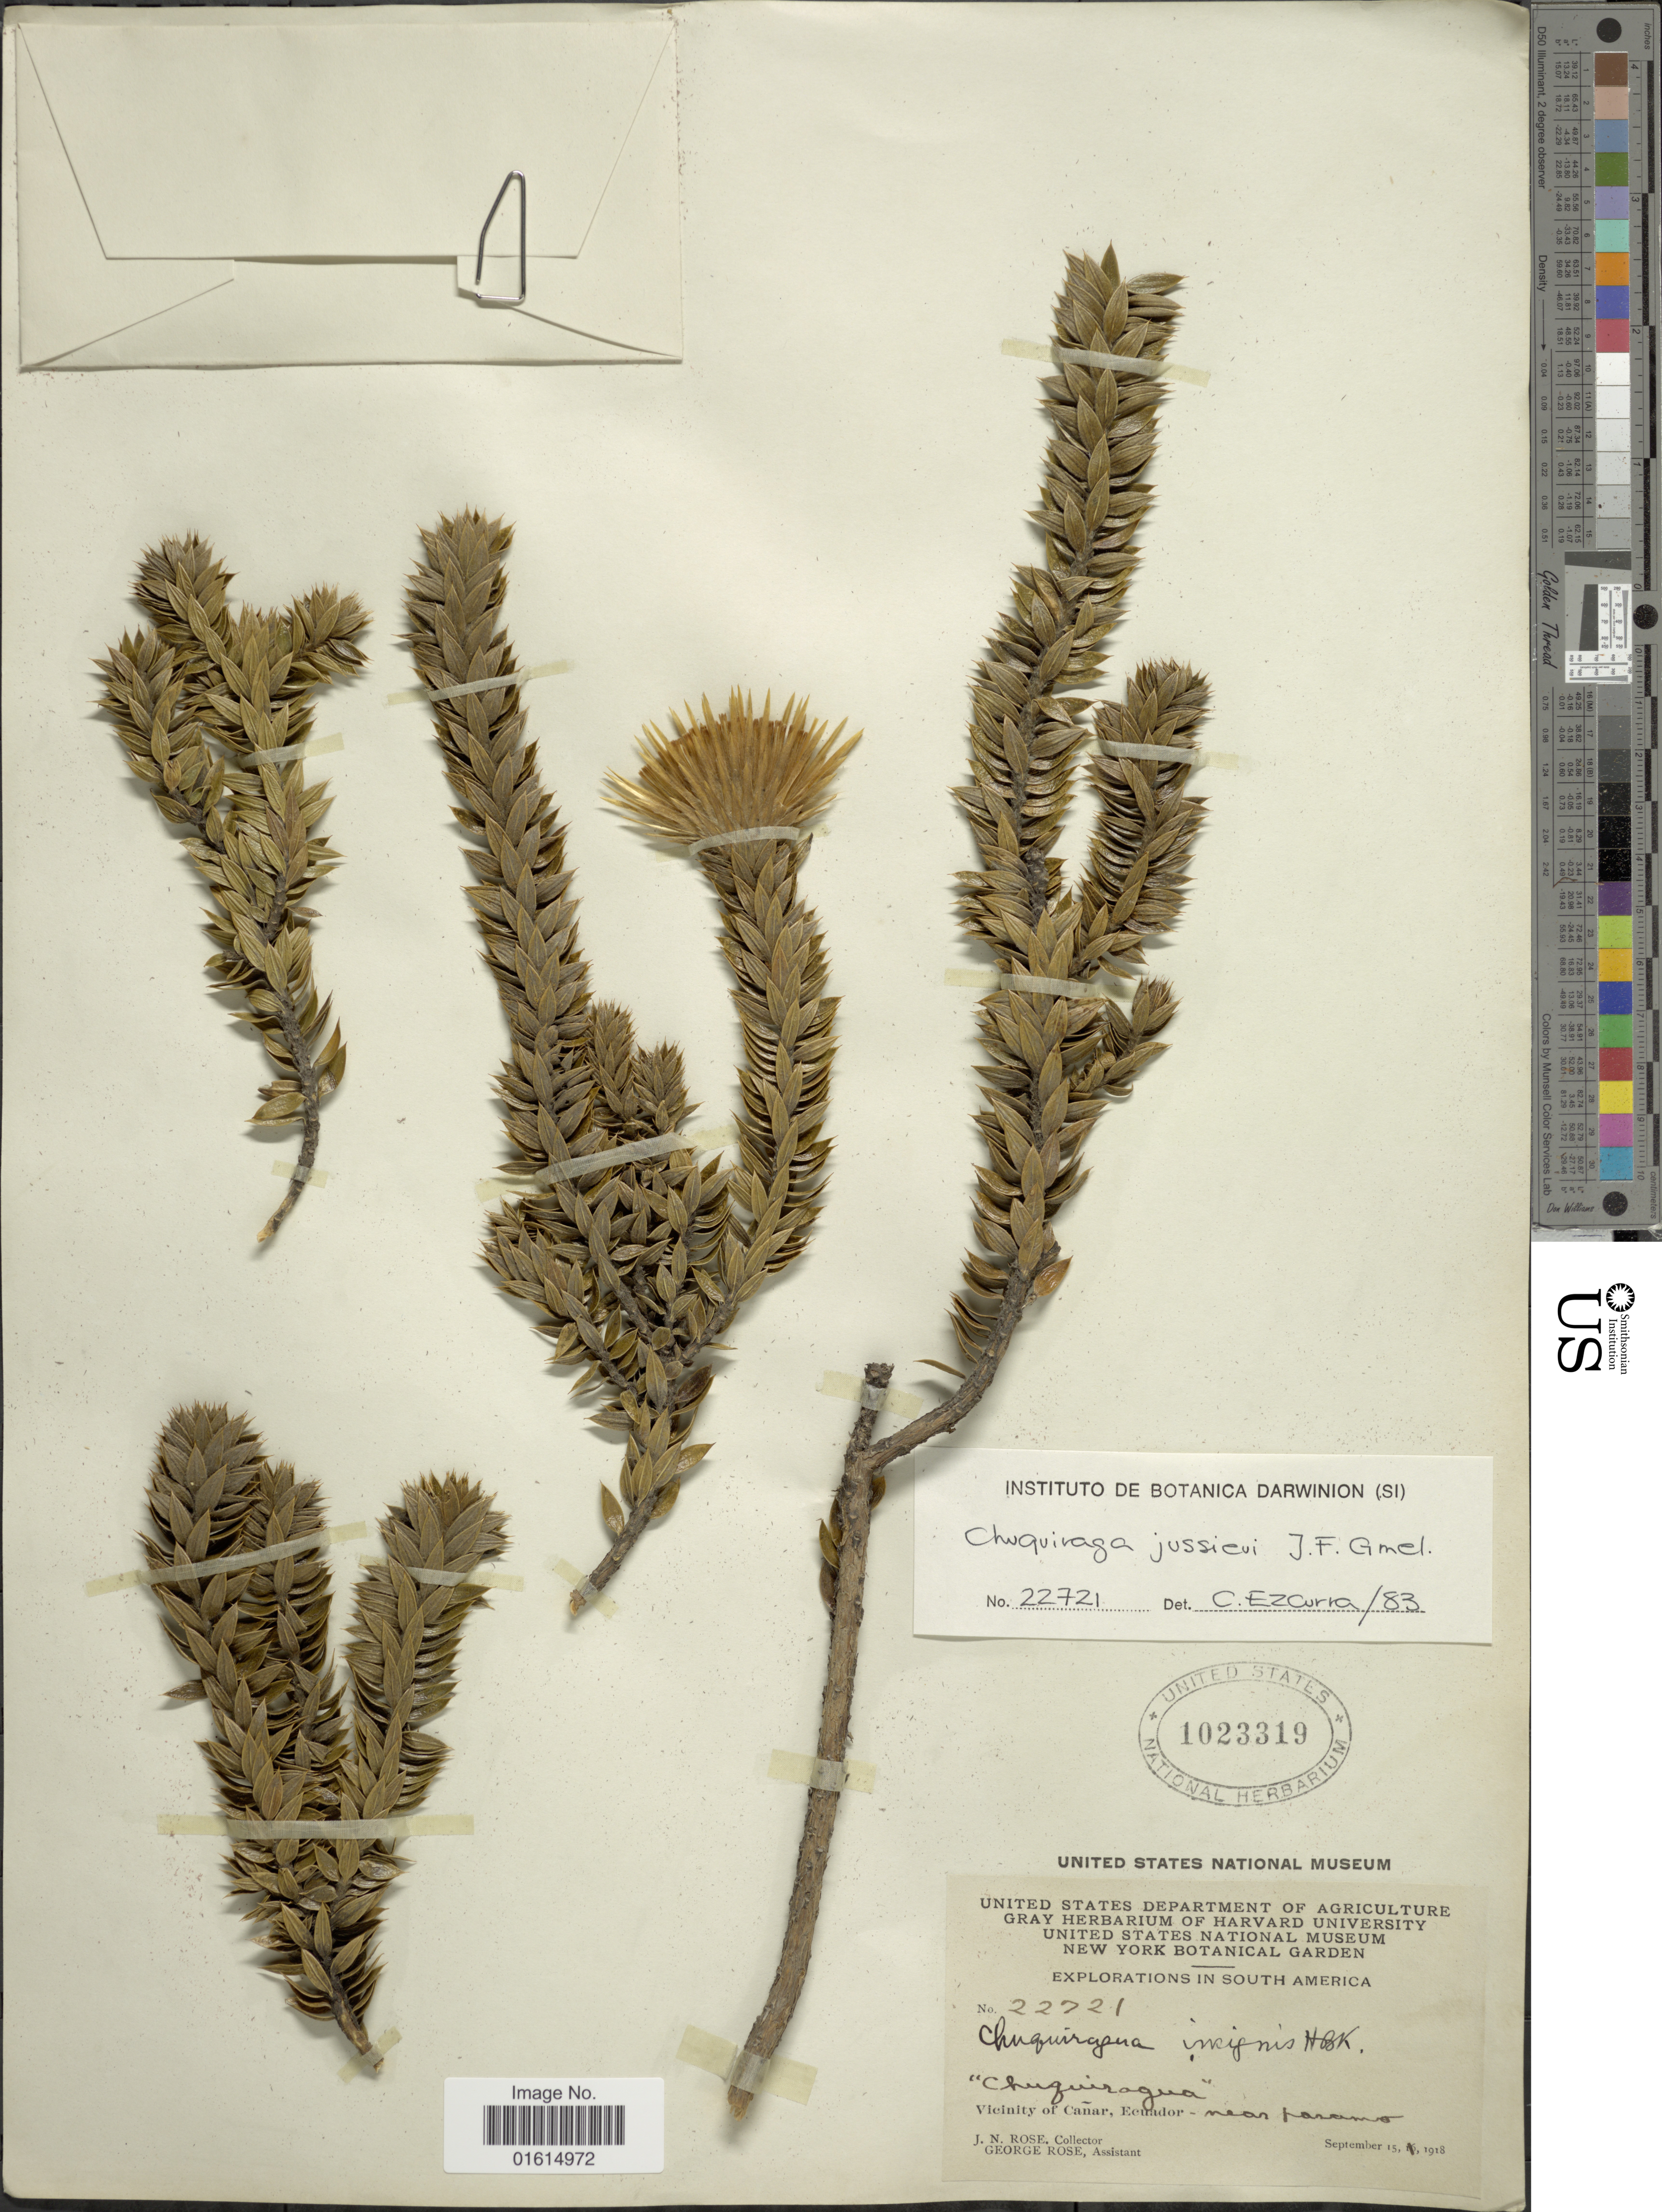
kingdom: Plantae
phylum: Tracheophyta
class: Magnoliopsida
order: Asterales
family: Asteraceae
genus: Chuquiraga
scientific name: Chuquiraga jussieui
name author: J.F. Gmel.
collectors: J. N. Rose & G. Rose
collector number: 22721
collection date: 1918-09-15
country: Ecuador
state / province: Cañar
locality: South America, Vicinity of Canar, near paramo.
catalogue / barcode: US 1023319